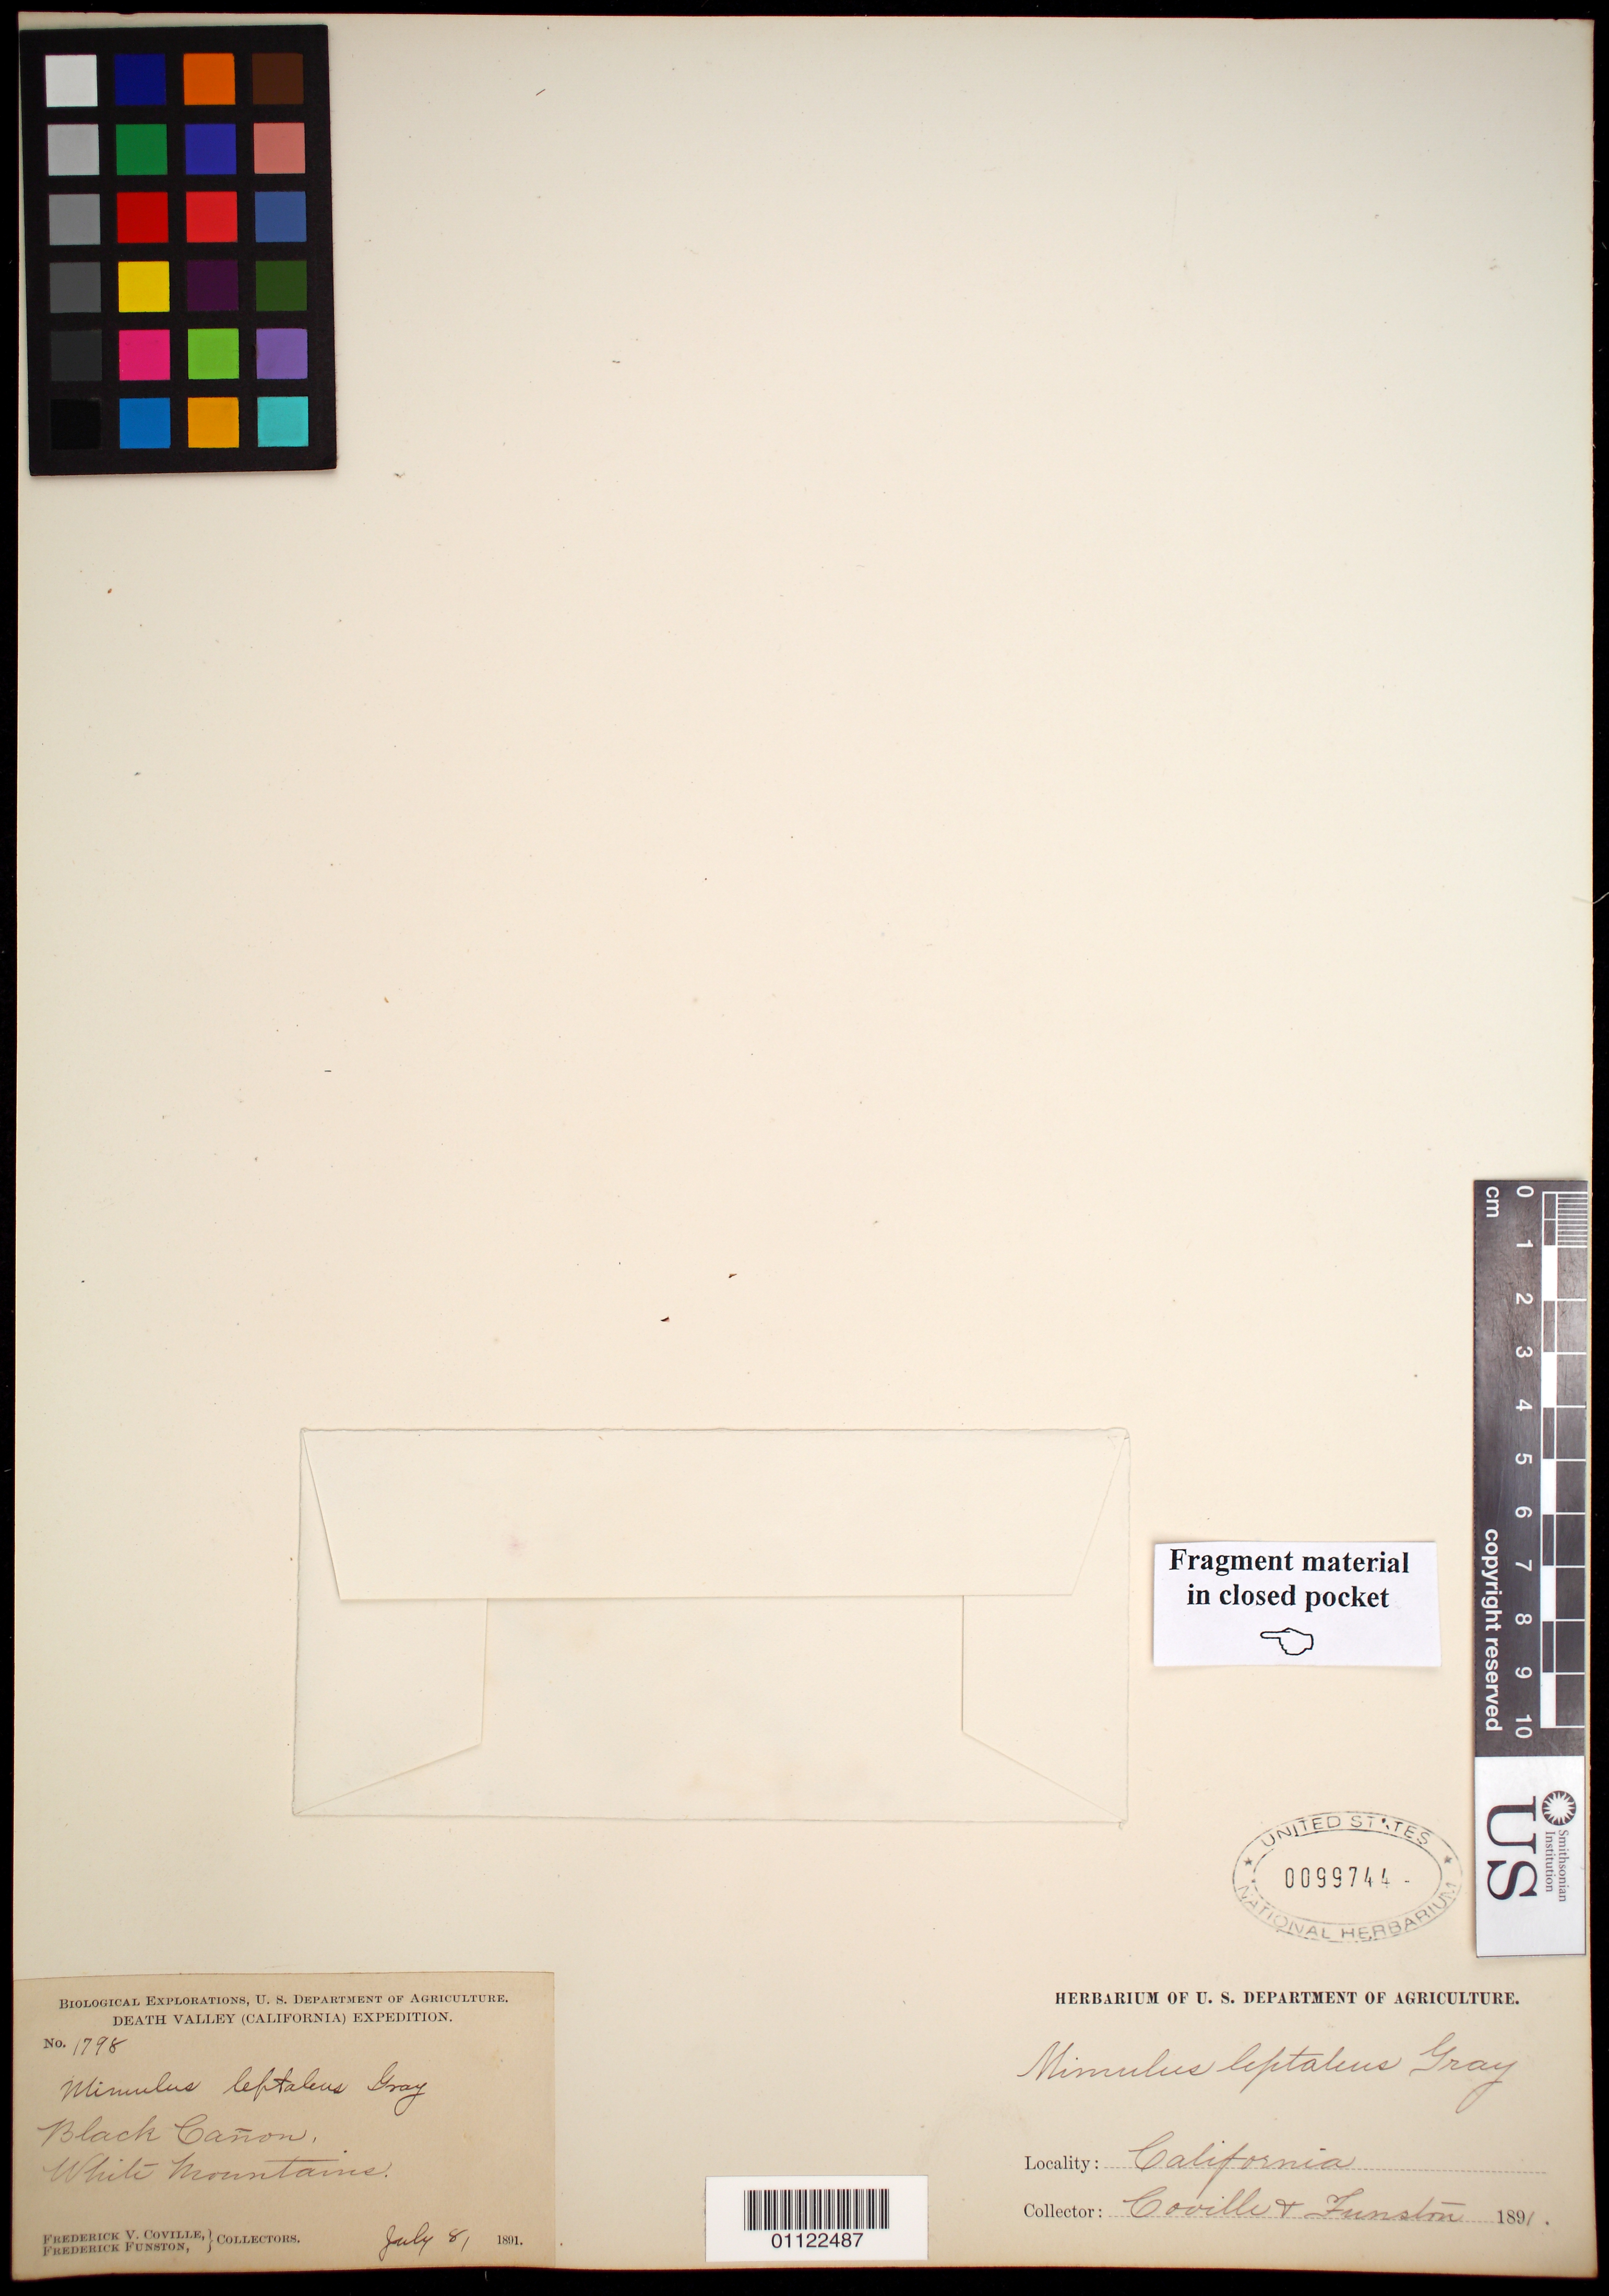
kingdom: Plantae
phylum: Tracheophyta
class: Magnoliopsida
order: Lamiales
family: Phrymaceae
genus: Mimulus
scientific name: Mimulus leptaleus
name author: A. Gray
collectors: F. V. Coville, F. Funston & F. V. Coville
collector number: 1798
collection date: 1891-07-08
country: United States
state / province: California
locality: Black Canyon, White Mountains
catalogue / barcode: US 99744